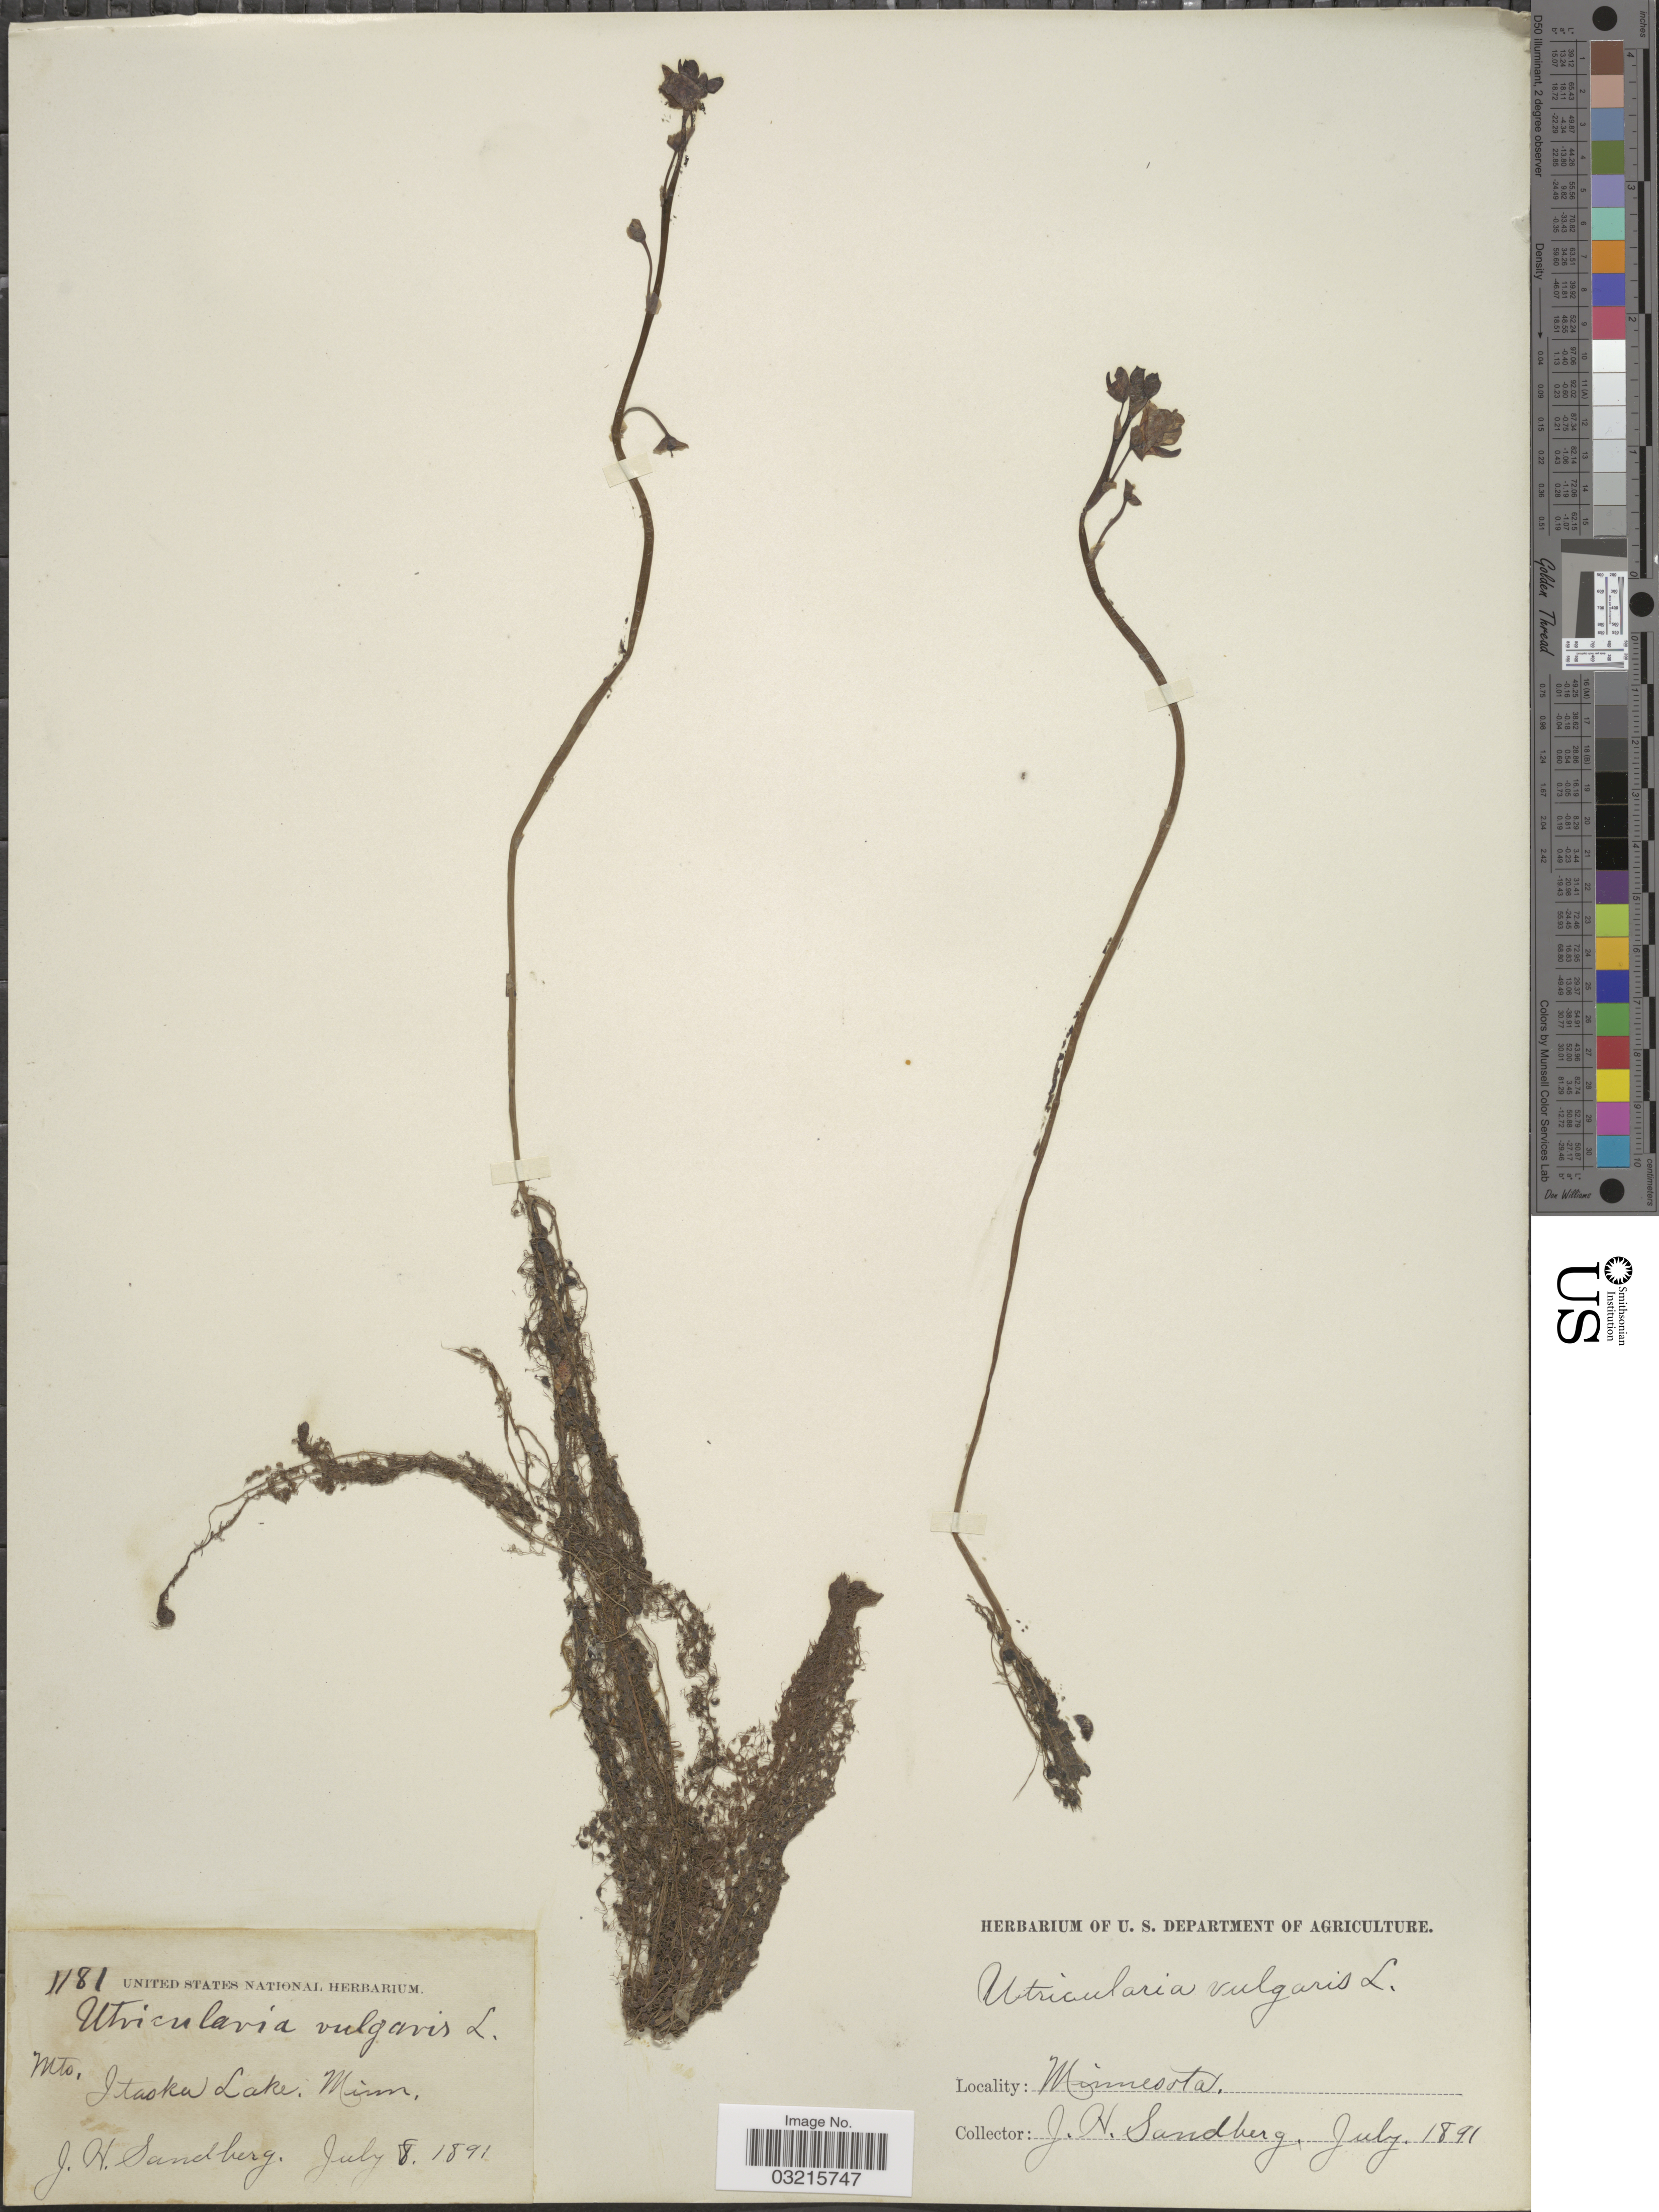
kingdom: Plantae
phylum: Tracheophyta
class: Magnoliopsida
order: Lamiales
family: Lentibulariaceae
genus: Utricularia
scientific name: Utricularia vulgaris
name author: L.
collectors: J. H. Sandberg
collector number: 1181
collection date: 1891-07-08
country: United States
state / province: Minnesota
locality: Mts. Itaska Lake.